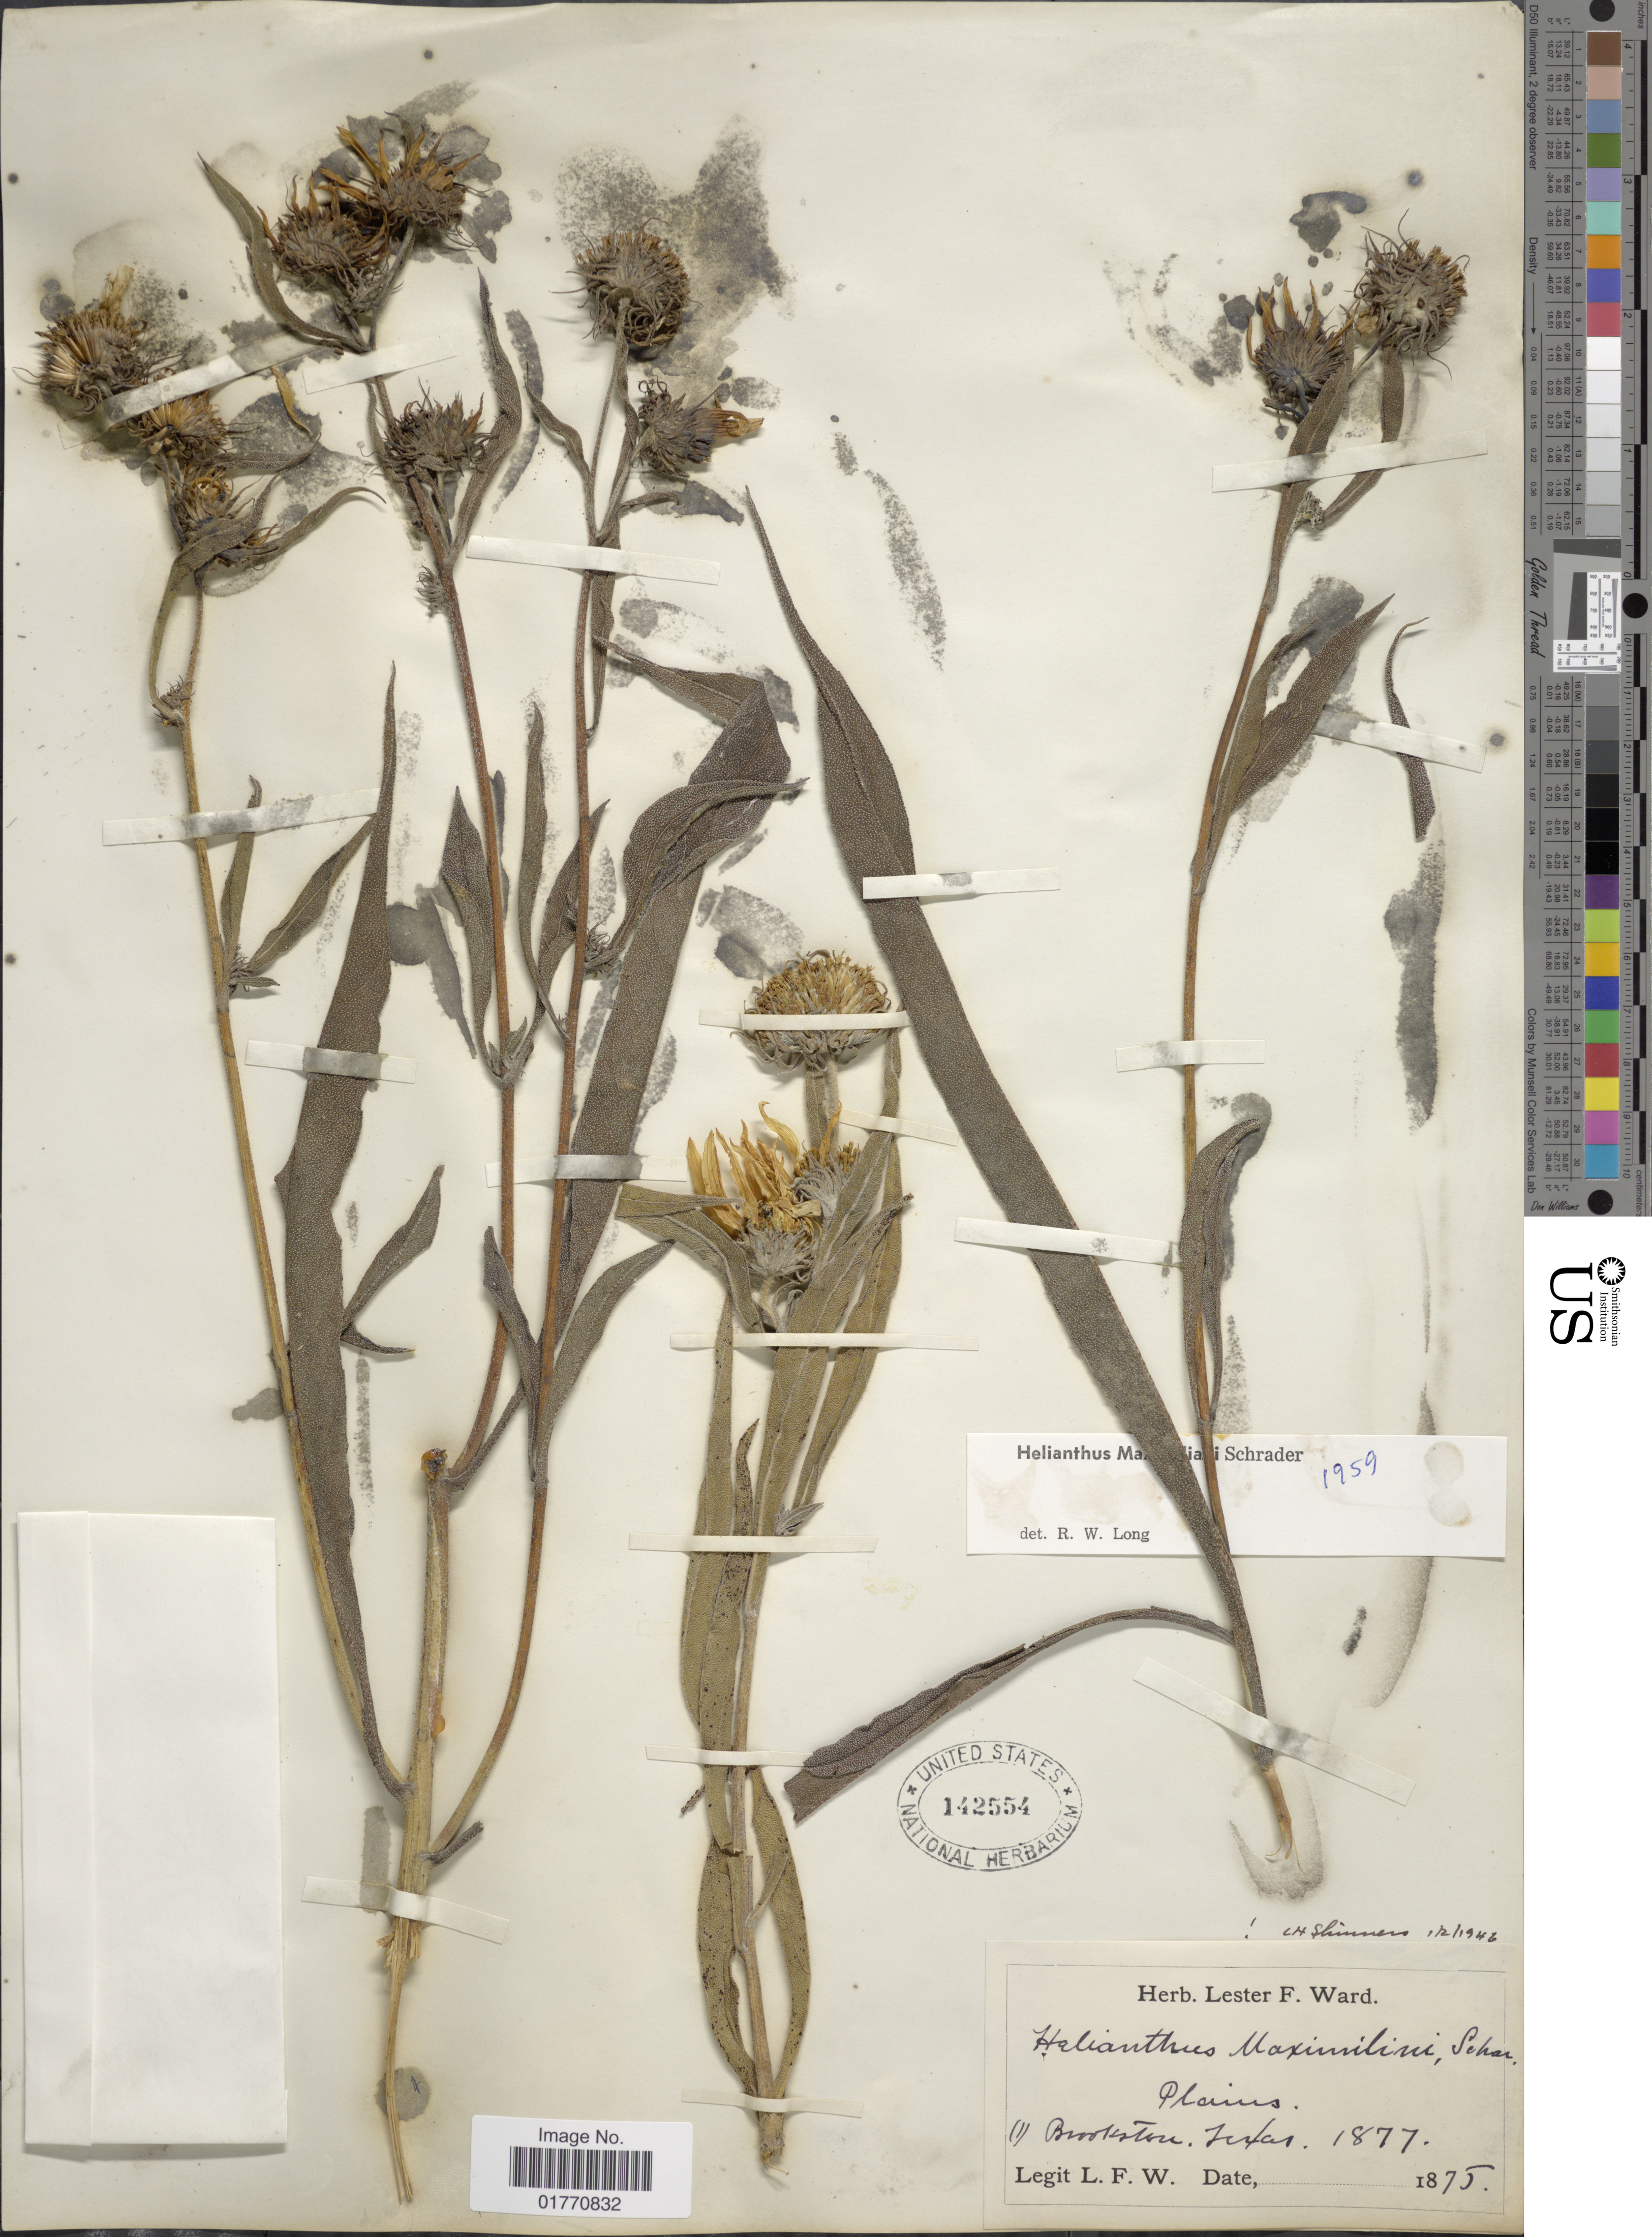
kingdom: Plantae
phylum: Tracheophyta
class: Magnoliopsida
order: Asterales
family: Asteraceae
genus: Helianthus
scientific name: Helianthus maximiliani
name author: Schrad.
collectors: L. F. Ward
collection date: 1875/1877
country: United States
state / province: Texas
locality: Plains, Brookestone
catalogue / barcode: US 142554